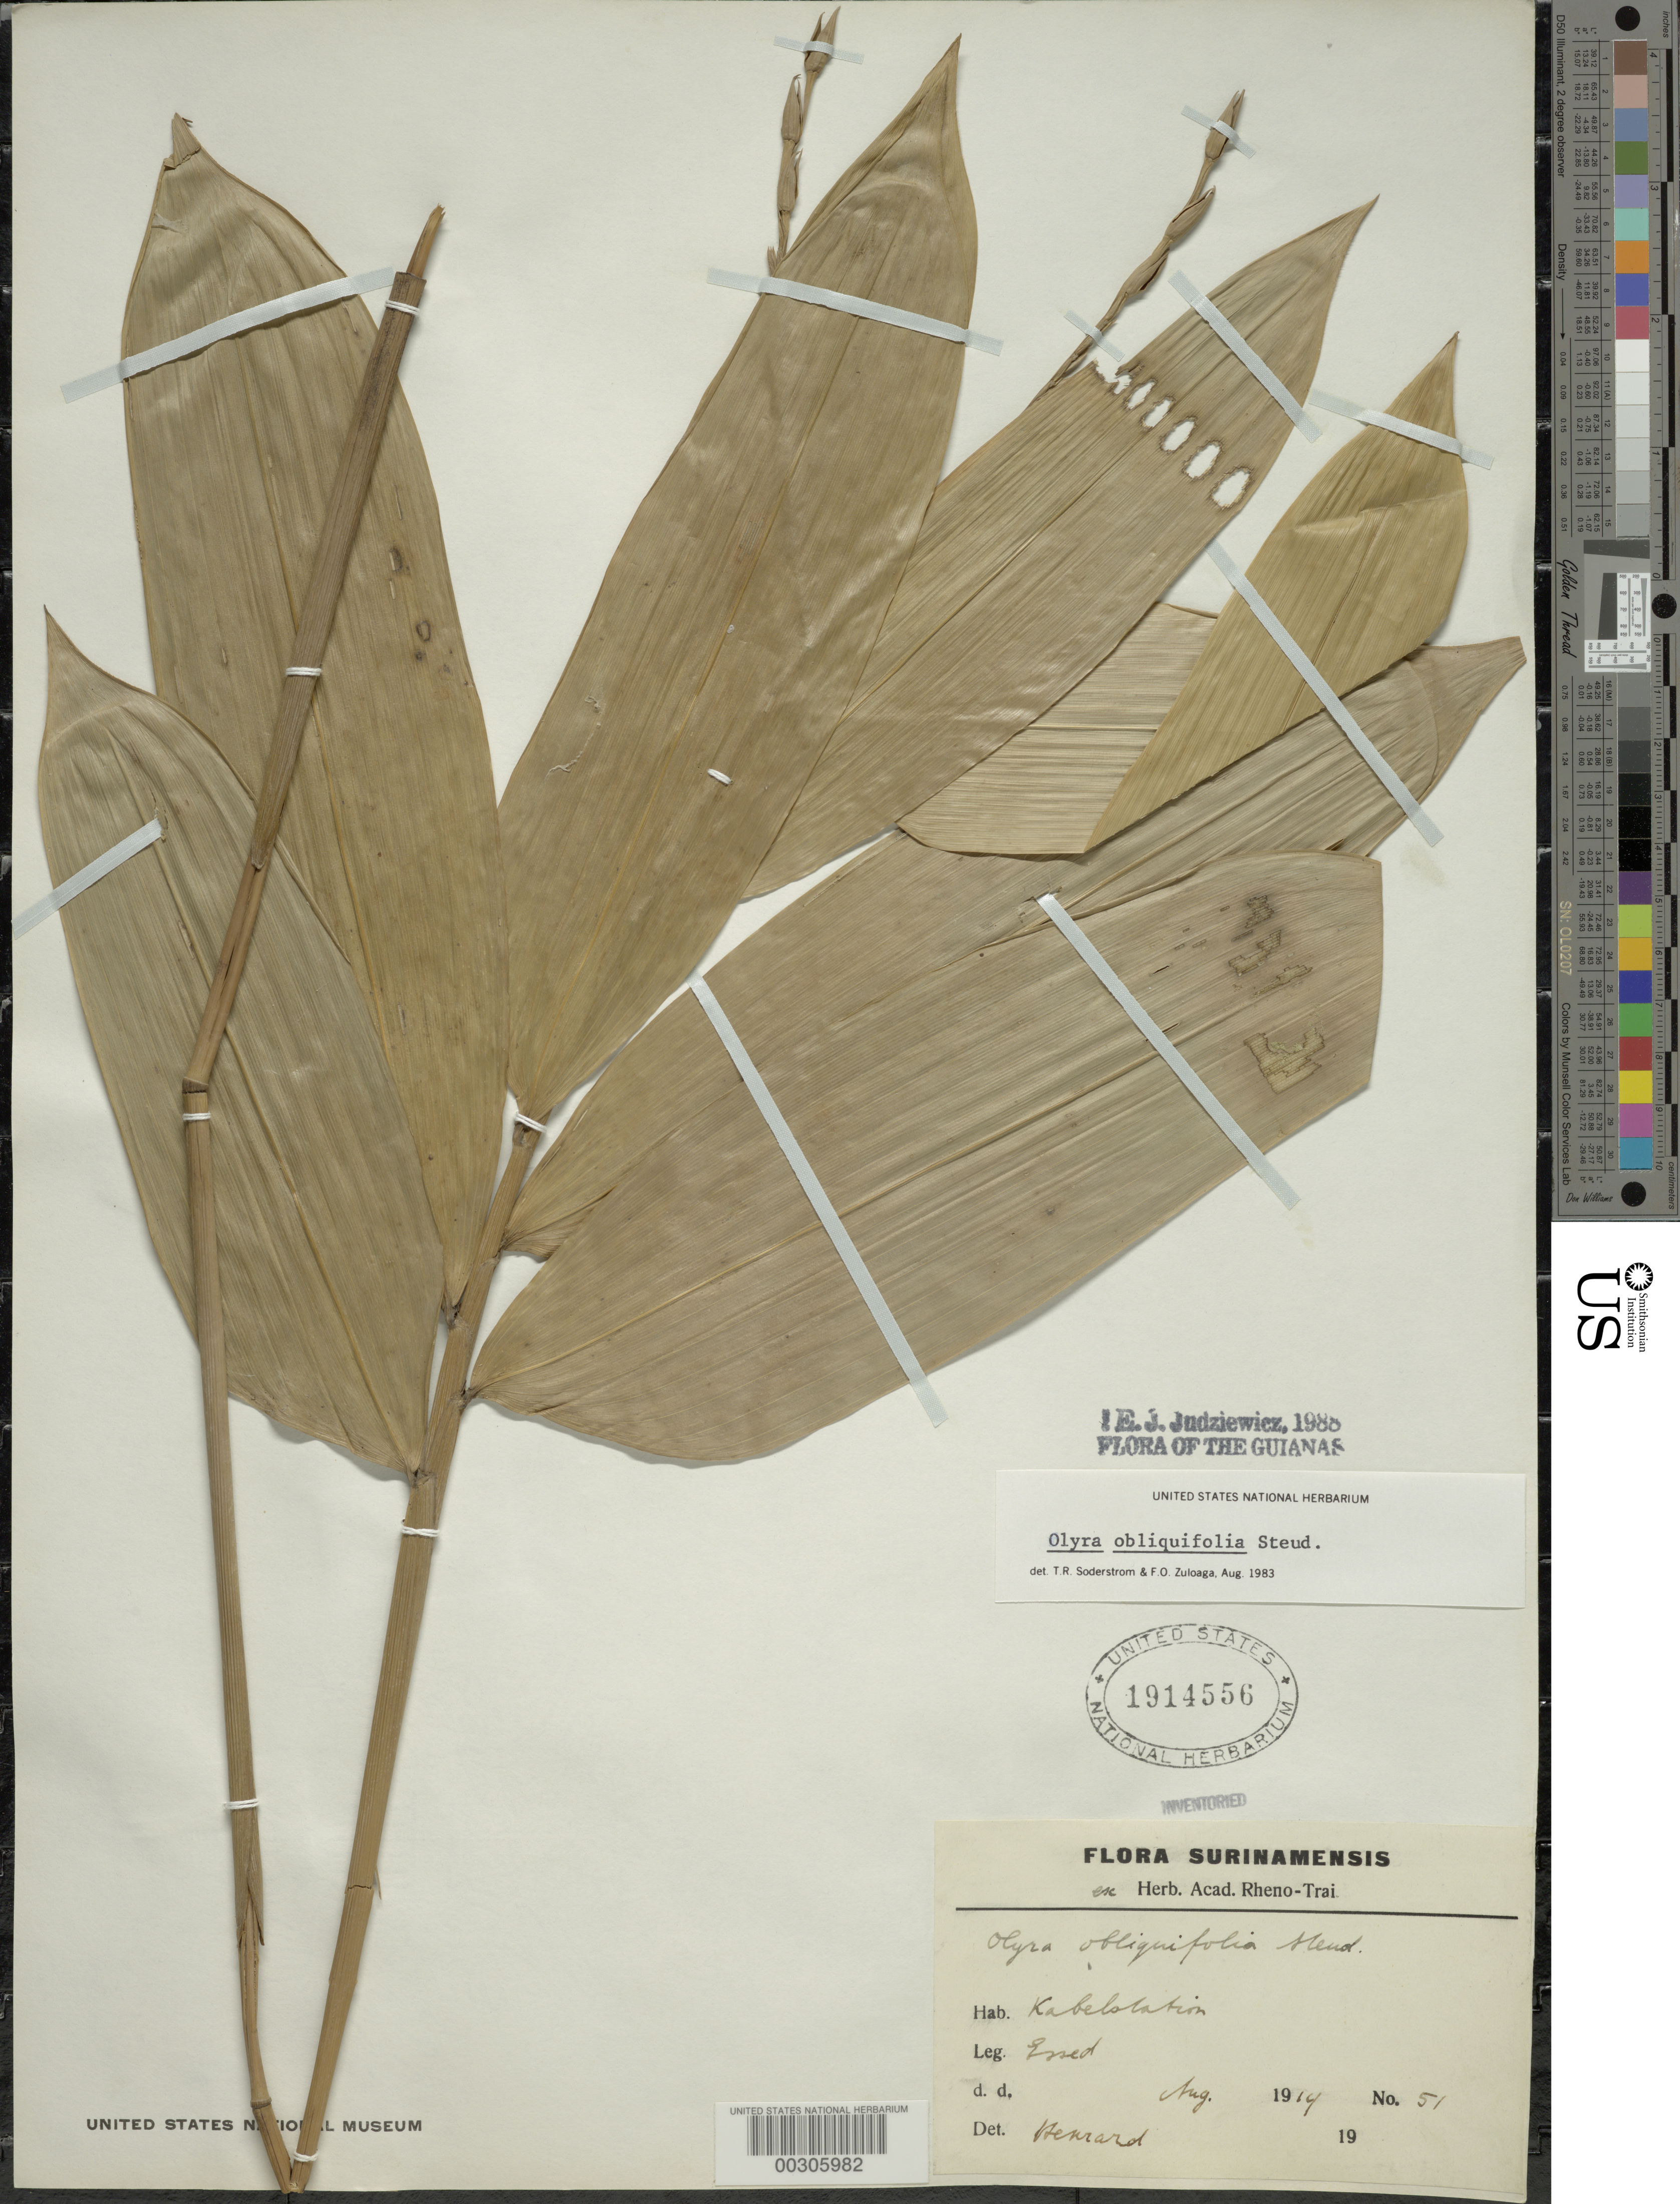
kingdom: Plantae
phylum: Tracheophyta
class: Liliopsida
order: Poales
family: Poaceae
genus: Olyra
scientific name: Olyra obliquifolia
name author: Steud.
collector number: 51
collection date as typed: Aug 1914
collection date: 1914-08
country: Suriname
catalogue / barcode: US 1914556